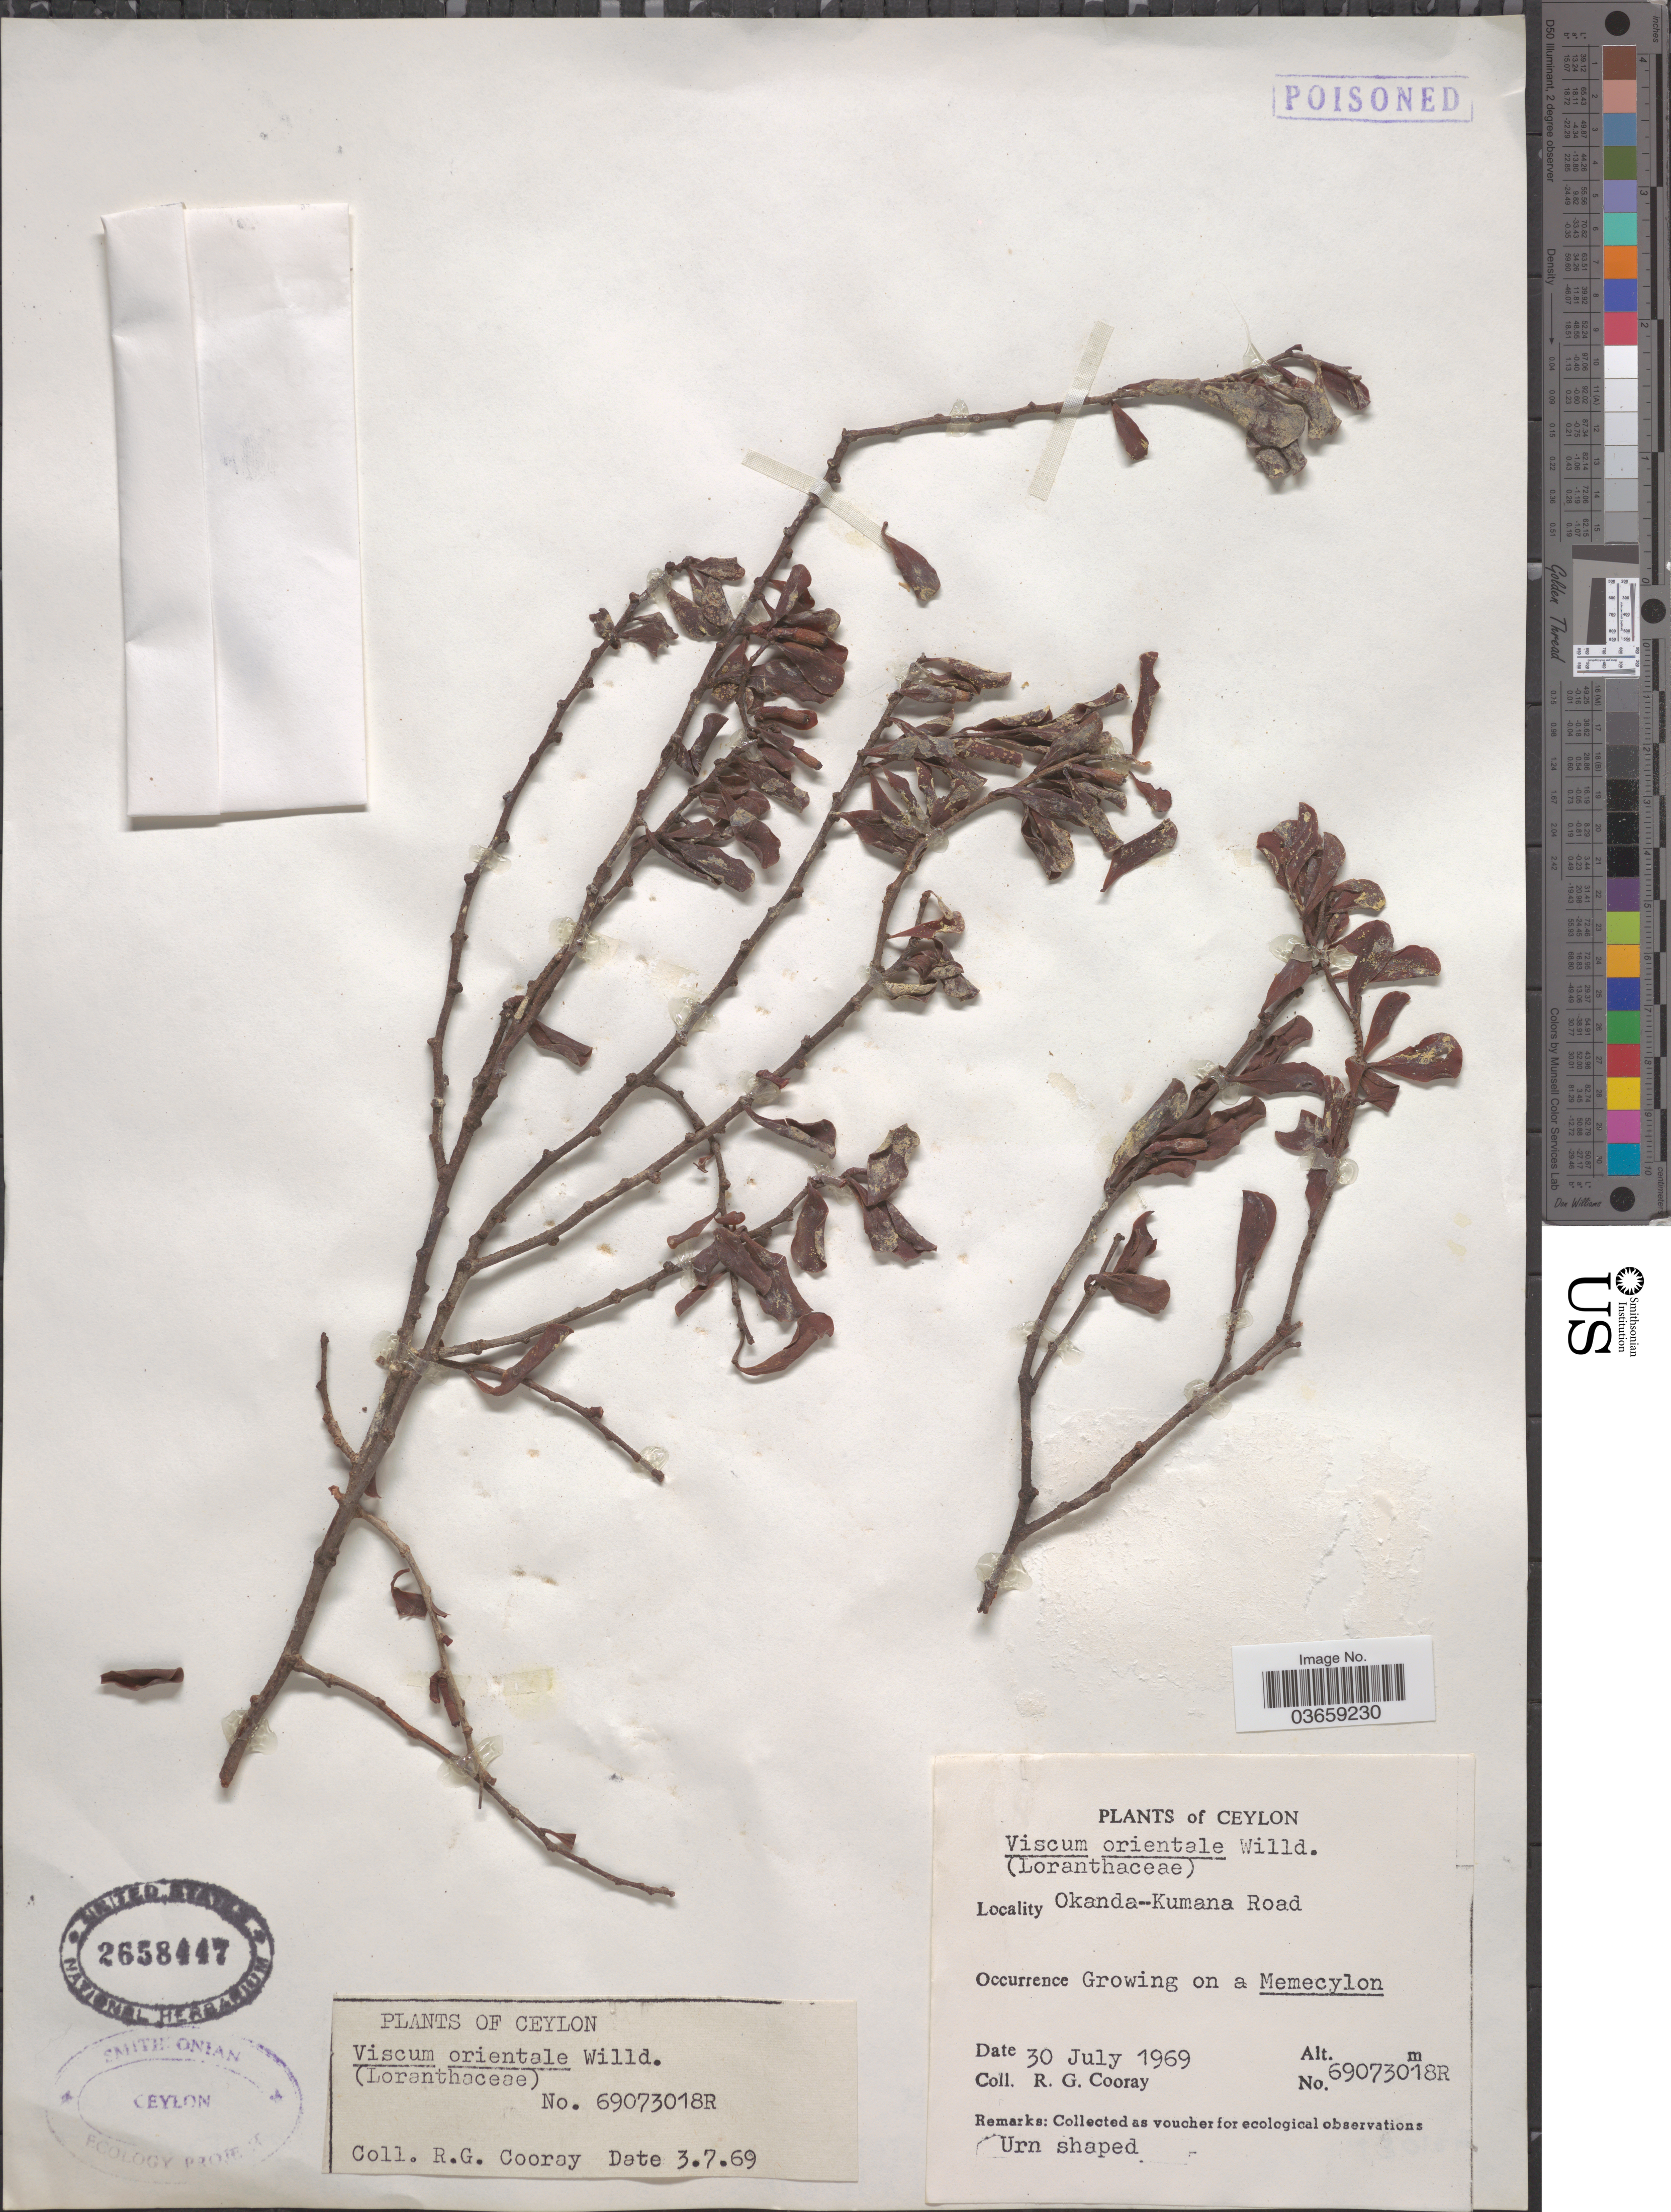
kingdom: Plantae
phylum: Tracheophyta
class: Magnoliopsida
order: Santalales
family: Viscaceae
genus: Viscum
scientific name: Viscum orientale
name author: DC.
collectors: R. Cooray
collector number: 69073018R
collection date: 1969-07-30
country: Sri Lanka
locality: Ceylon. Okanda-Kumana Road.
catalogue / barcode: US 2658447